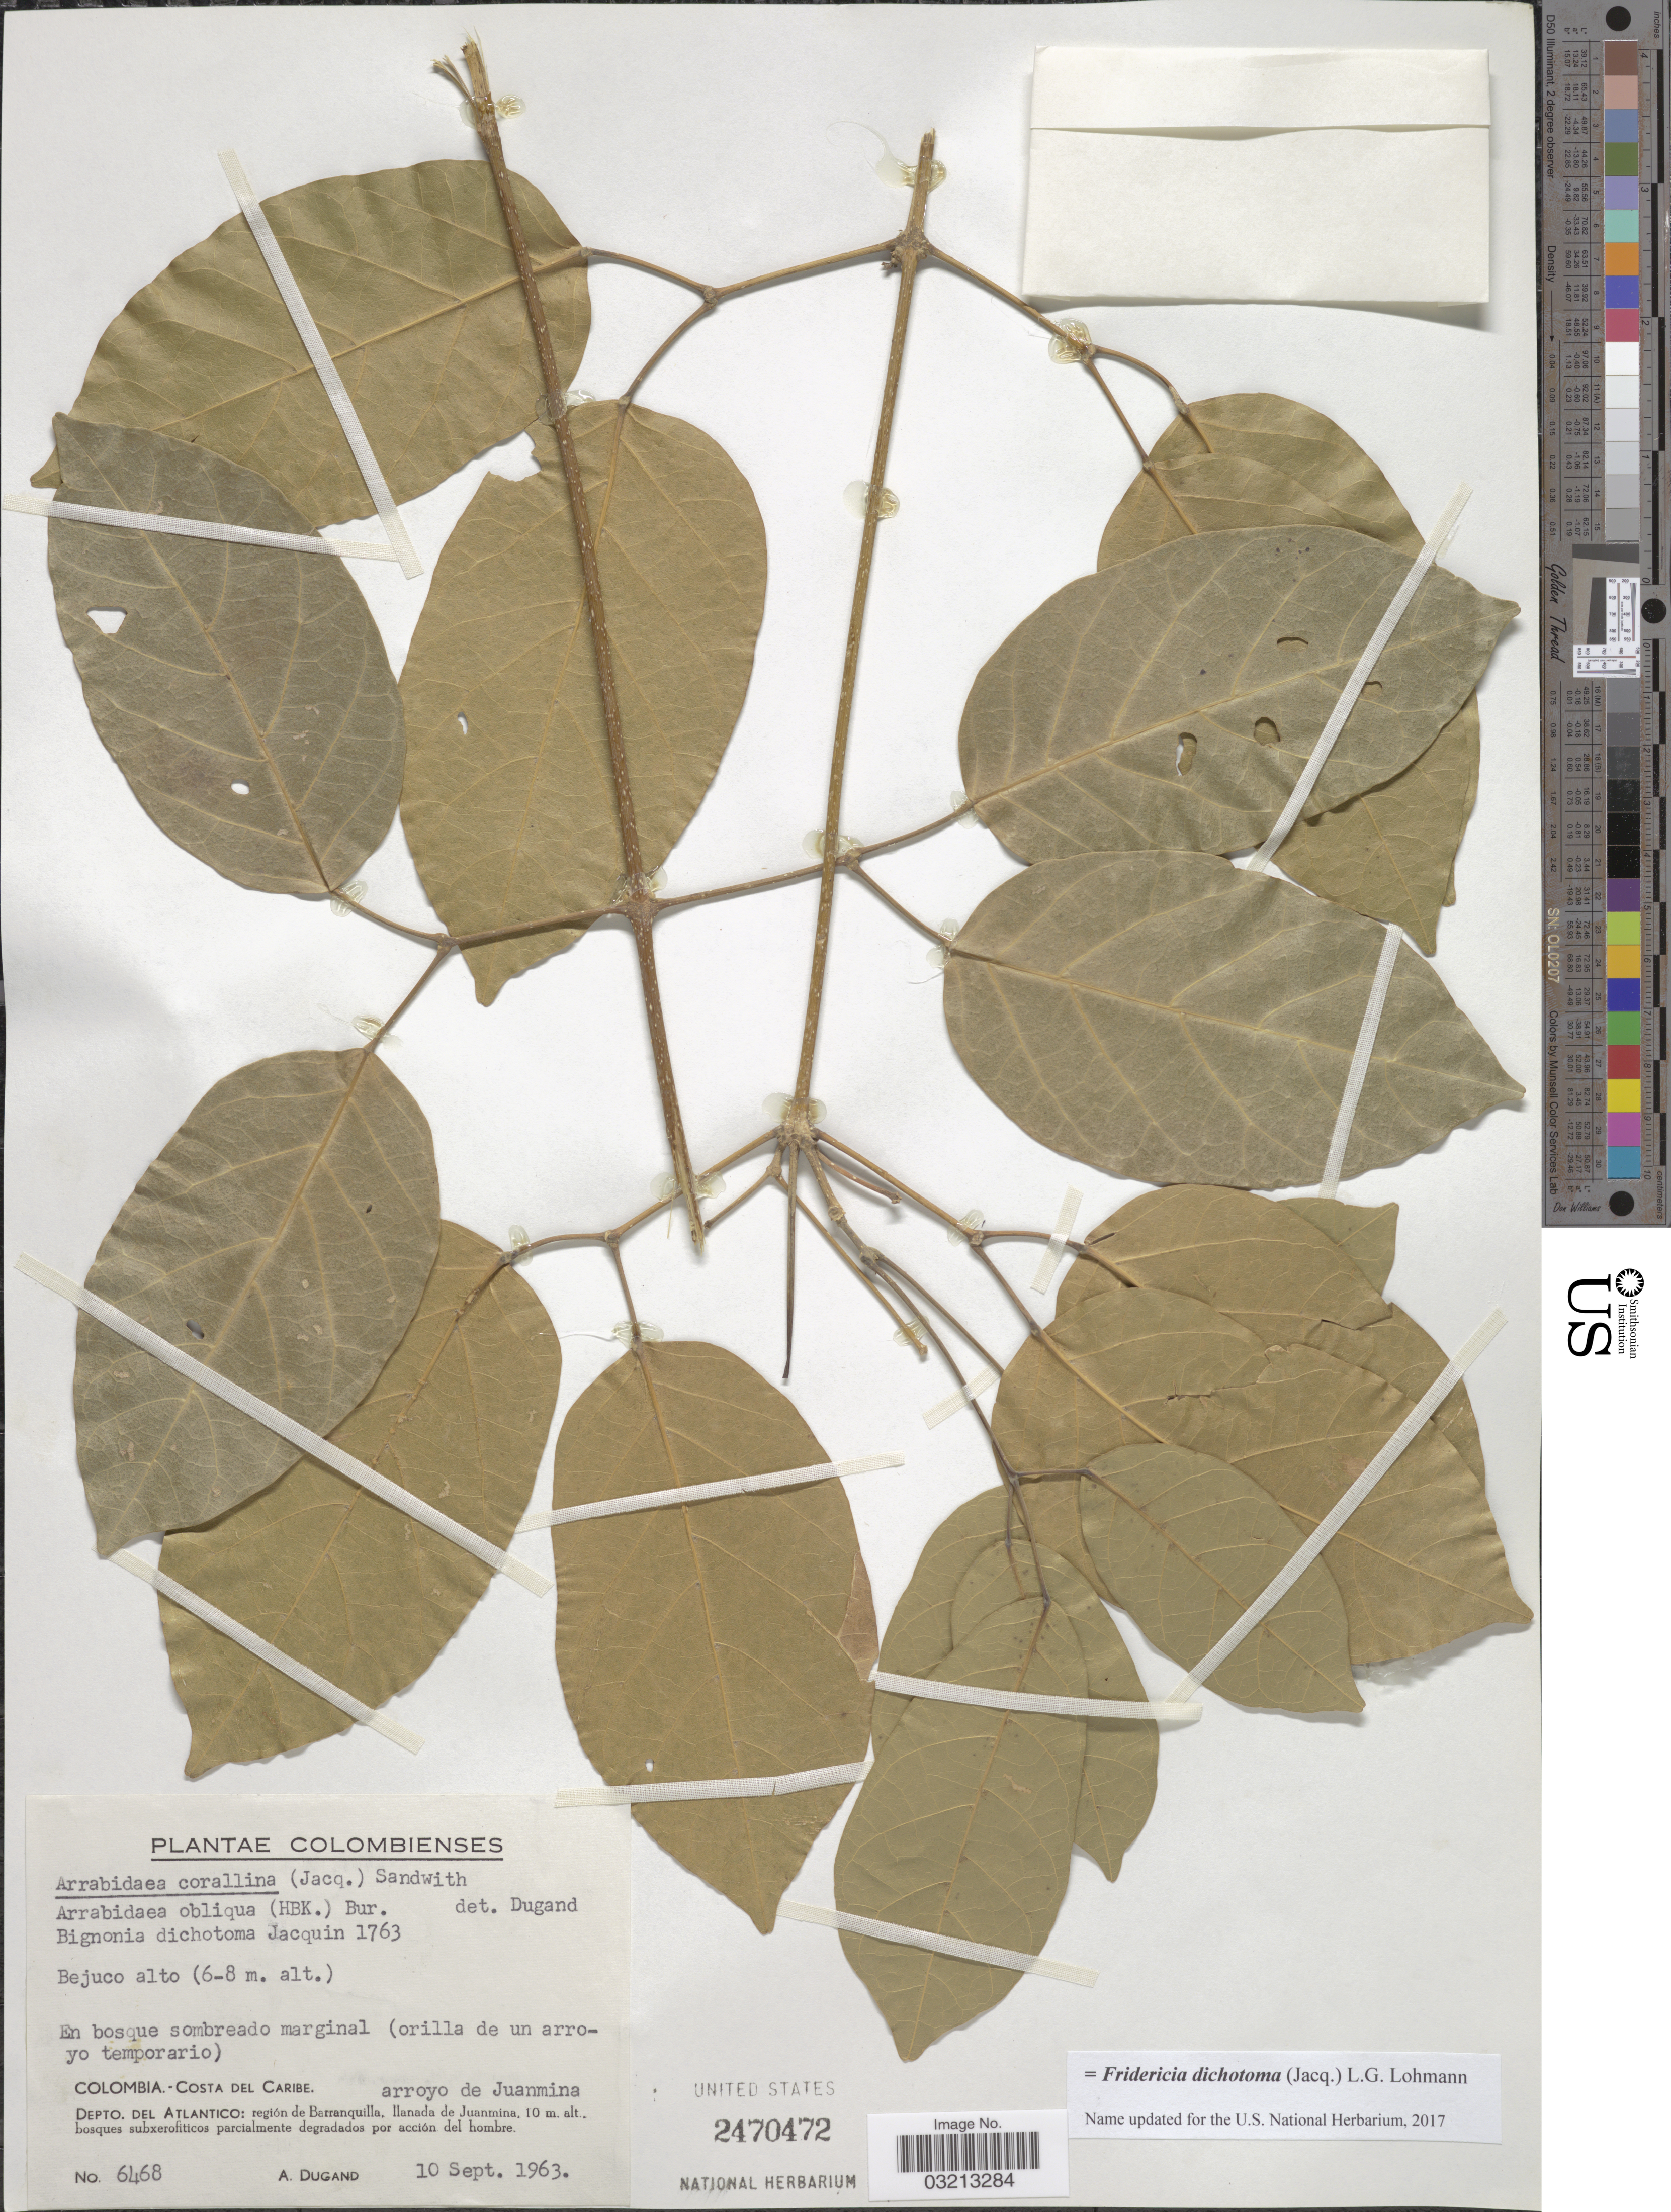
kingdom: Plantae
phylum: Tracheophyta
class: Magnoliopsida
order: Lamiales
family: Bignoniaceae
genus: Fridericia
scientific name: Fridericia dichotoma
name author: (Jacq.) L.G. Lohmann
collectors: A. Dugand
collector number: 6468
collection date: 1963-09-10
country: Colombia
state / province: Atlántico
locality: Costa del Caribe. Arroyo de Juanmina. Depto. del Atlantico: región de Barranquilla, llanada de Juanmina.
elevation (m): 10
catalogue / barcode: US 2470472